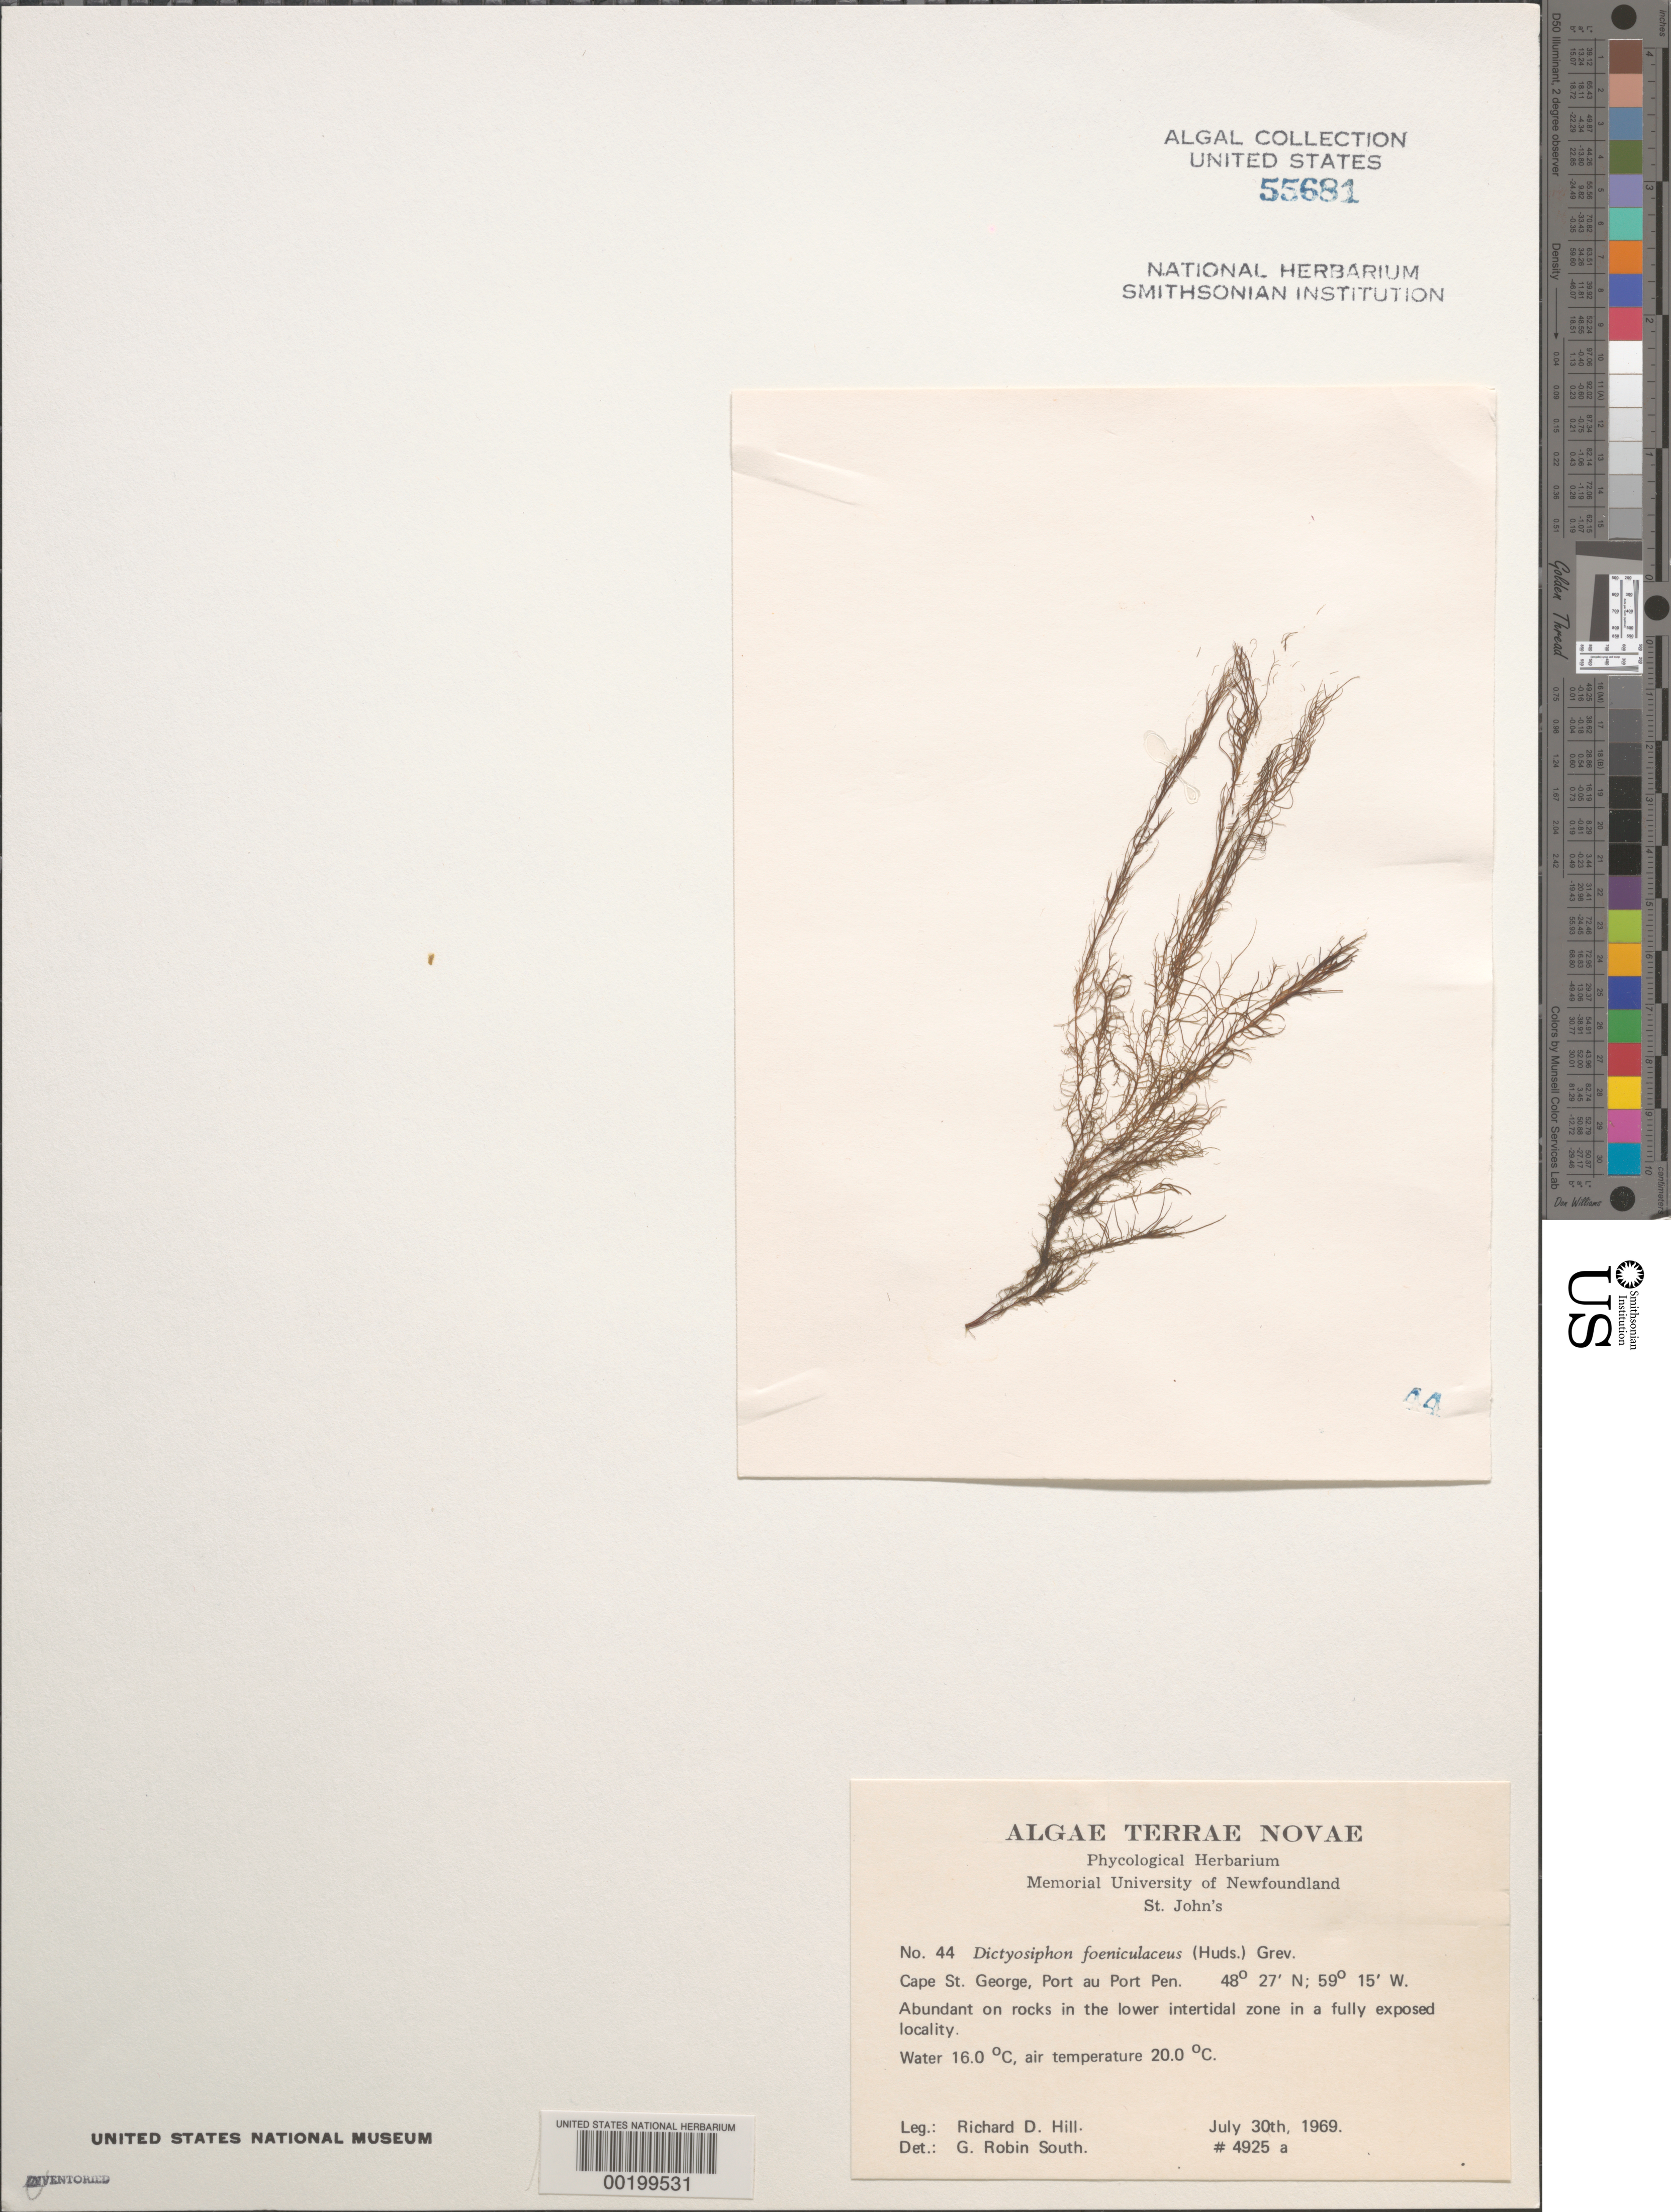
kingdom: Chromista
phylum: Ochrophyta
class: Phaeophyceae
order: Dictyosiphonales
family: Dictyosiphonaceae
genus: Dictyosiphon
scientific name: Dictyosiphon foeniculaceus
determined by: South, G. R.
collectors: R. D. Hill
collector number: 4925a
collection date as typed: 30 Jul 1969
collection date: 1969-07-30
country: Canada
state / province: Newfoundland and Labrador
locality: Cape St. George, Port au Port Peninsula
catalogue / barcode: US 55681